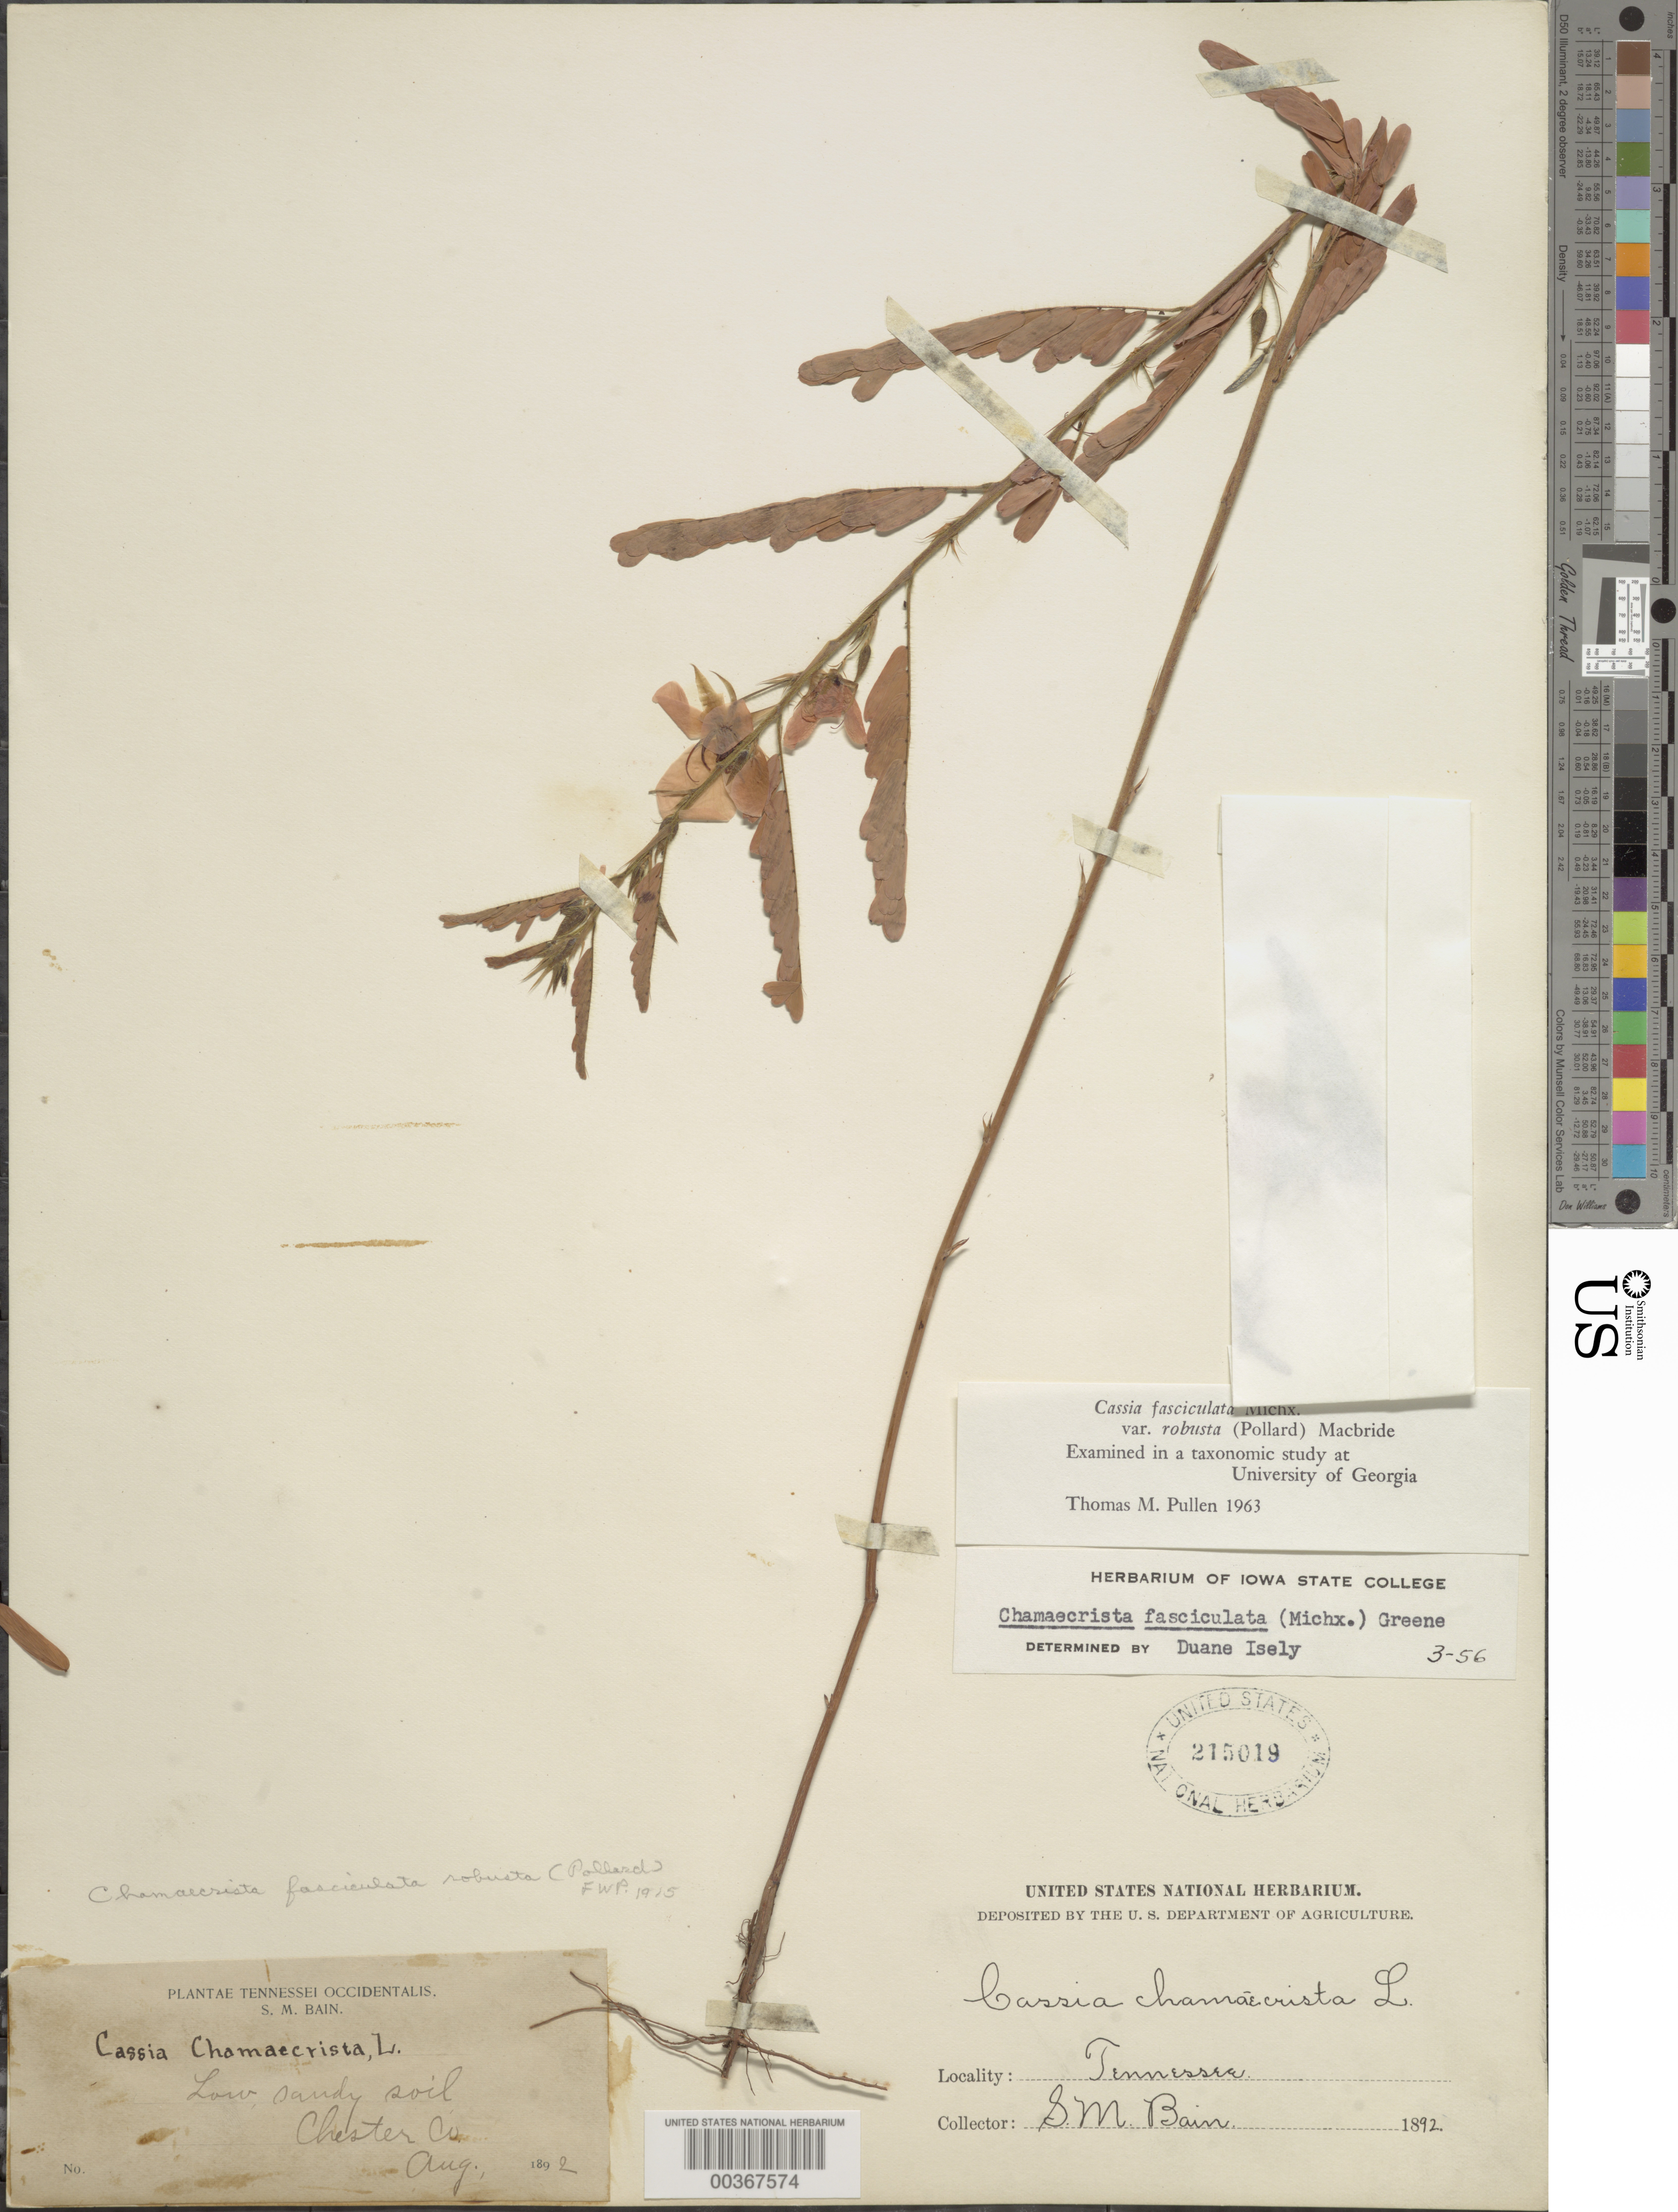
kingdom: Plantae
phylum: Tracheophyta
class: Magnoliopsida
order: Fabales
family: Fabaceae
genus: Chamaecrista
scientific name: Chamaecrista fasciculata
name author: (Michx.) Greene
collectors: S. M. Bain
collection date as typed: Aug 1892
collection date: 1892-08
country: United States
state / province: Tennessee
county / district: Chester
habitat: Low sandy soil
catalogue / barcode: US 215019